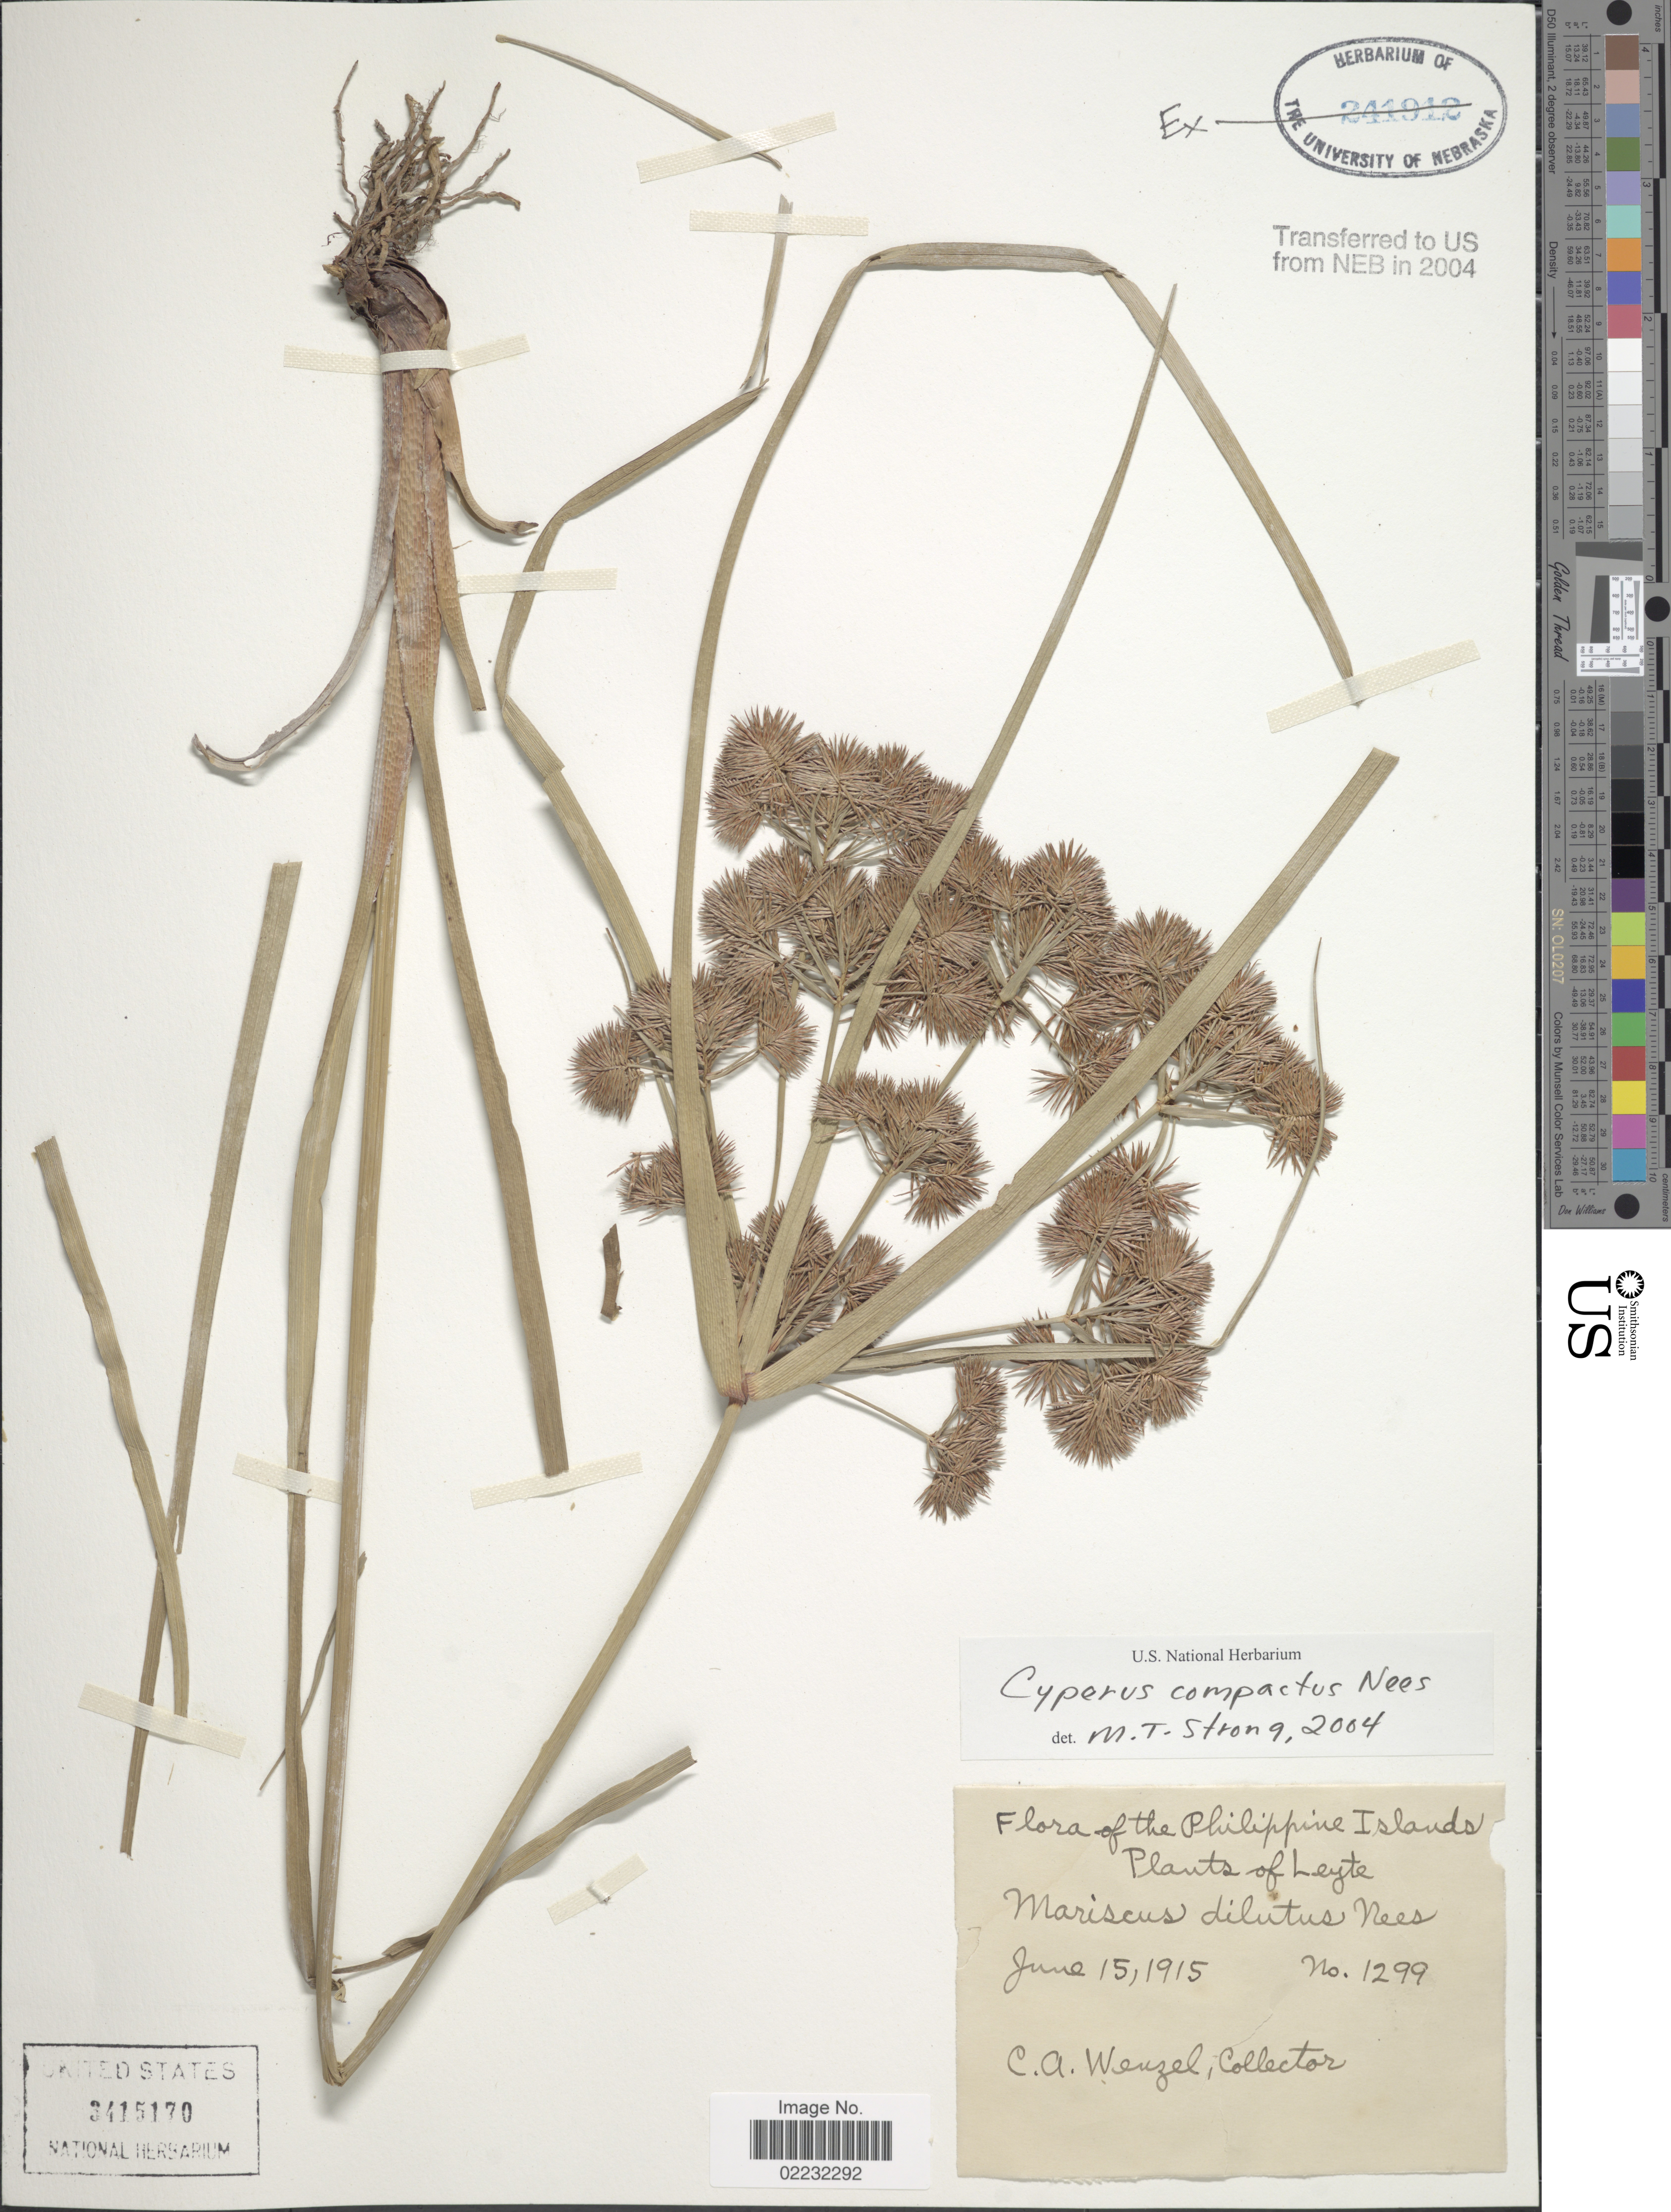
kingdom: Plantae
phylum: Tracheophyta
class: Liliopsida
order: Poales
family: Cyperaceae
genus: Cyperus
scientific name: Cyperus compactus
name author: Retz.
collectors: C. Wenzel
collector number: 1299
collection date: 1915-06-15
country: Philippines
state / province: Eastern Visayas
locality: Philippine Islands, Leyte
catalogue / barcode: US 3415170